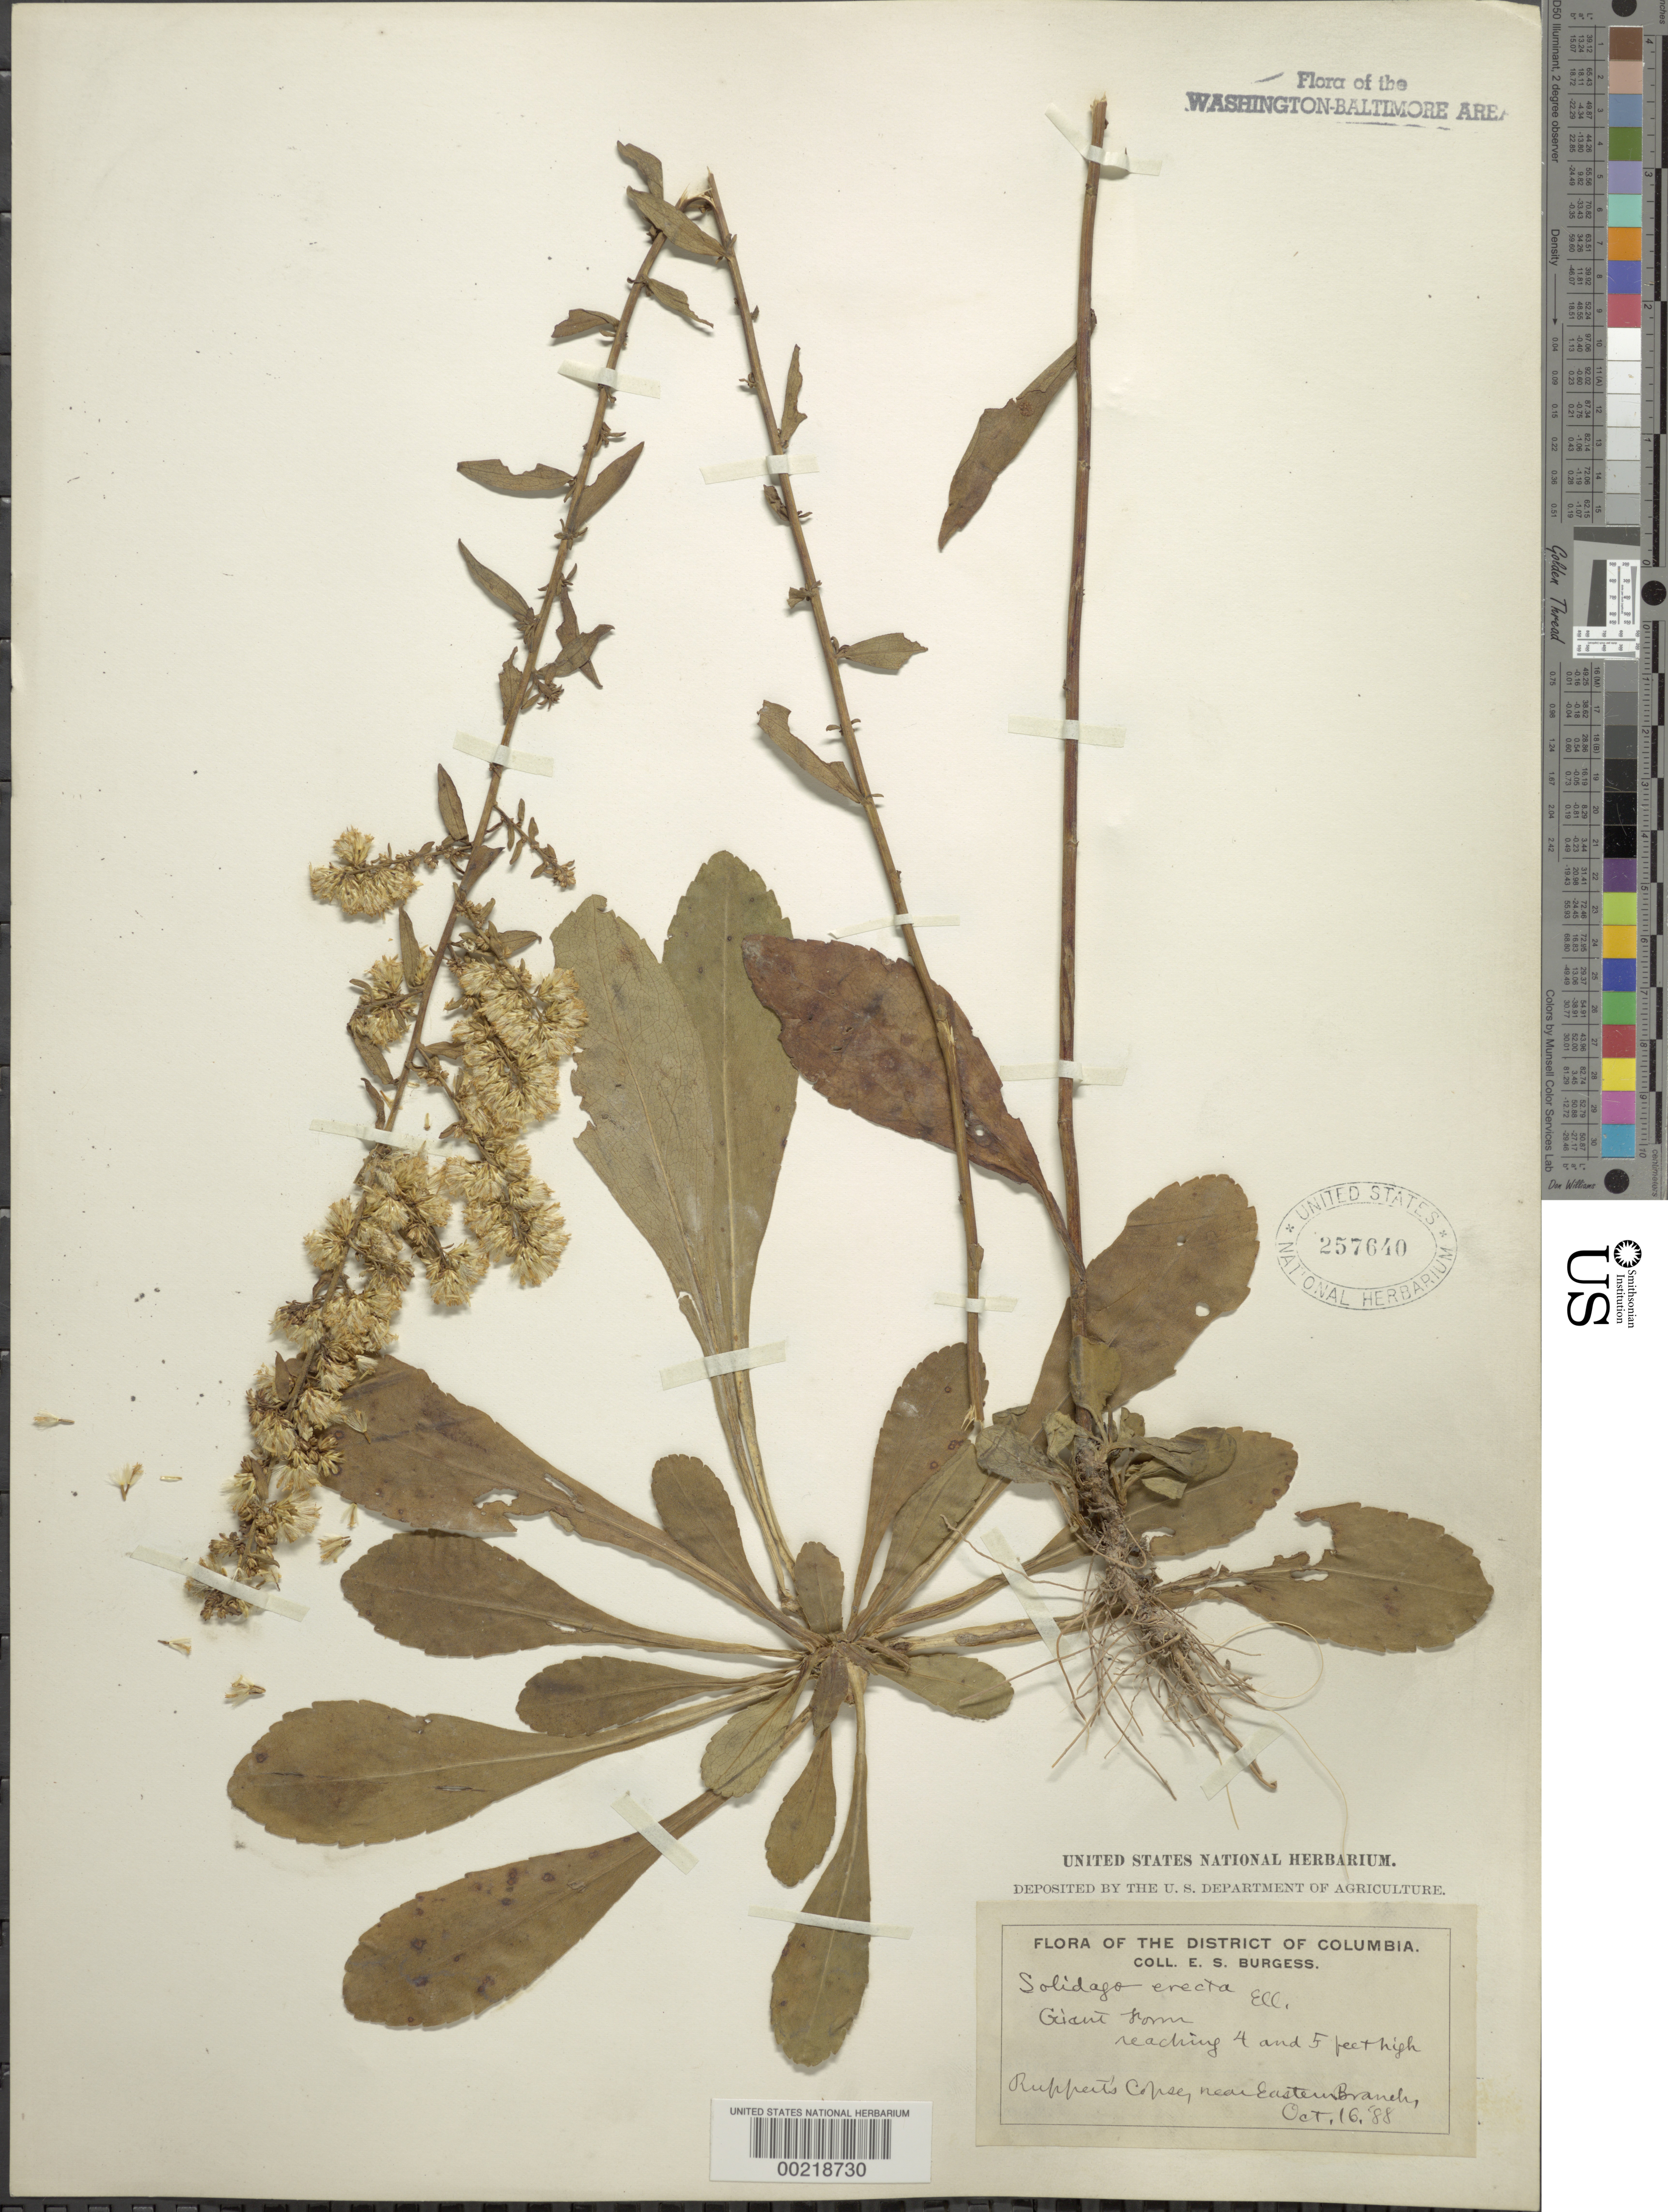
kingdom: Plantae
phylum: Tracheophyta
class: Magnoliopsida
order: Asterales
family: Asteraceae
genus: Solidago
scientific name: Solidago erecta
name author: Pursh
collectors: E. Burgess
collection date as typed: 16 Oct 1888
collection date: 1888-10-16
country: United States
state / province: District of Columbia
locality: Rupperts Copse near eastern Branch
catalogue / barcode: US 257640